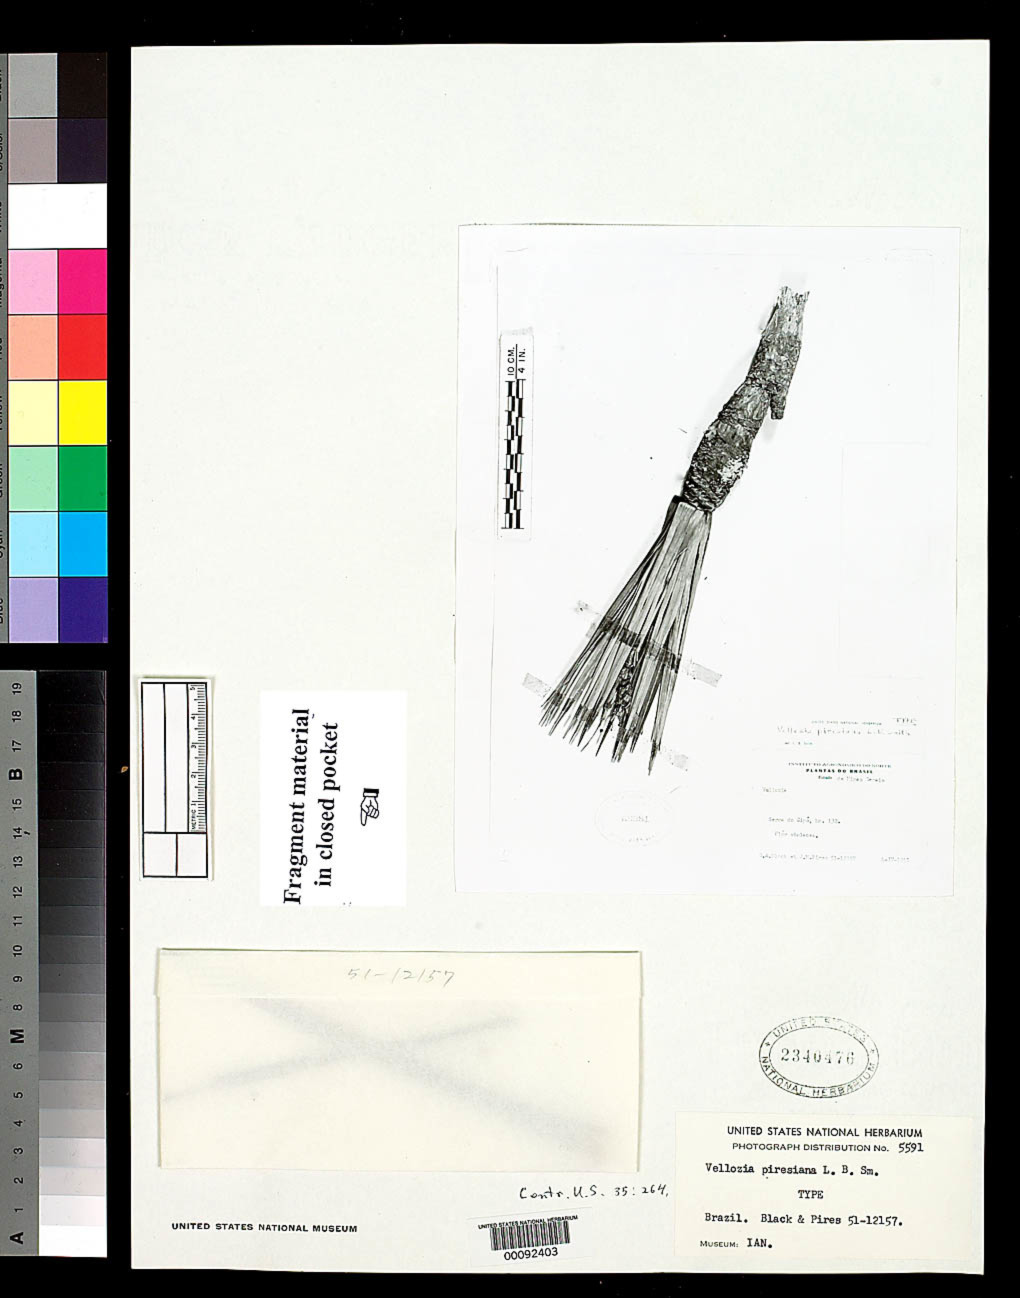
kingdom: Plantae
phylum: Tracheophyta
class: Liliopsida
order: Pandanales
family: Velloziaceae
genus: Vellozia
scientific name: Vellozia piresiana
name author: L.B. Sm.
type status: Isotype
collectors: G. A. Black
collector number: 51-12157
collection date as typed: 04 Apr 1951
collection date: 1951-04-04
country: Brazil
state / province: Minas Gerais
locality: Serra do Cipo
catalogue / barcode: US 2340476